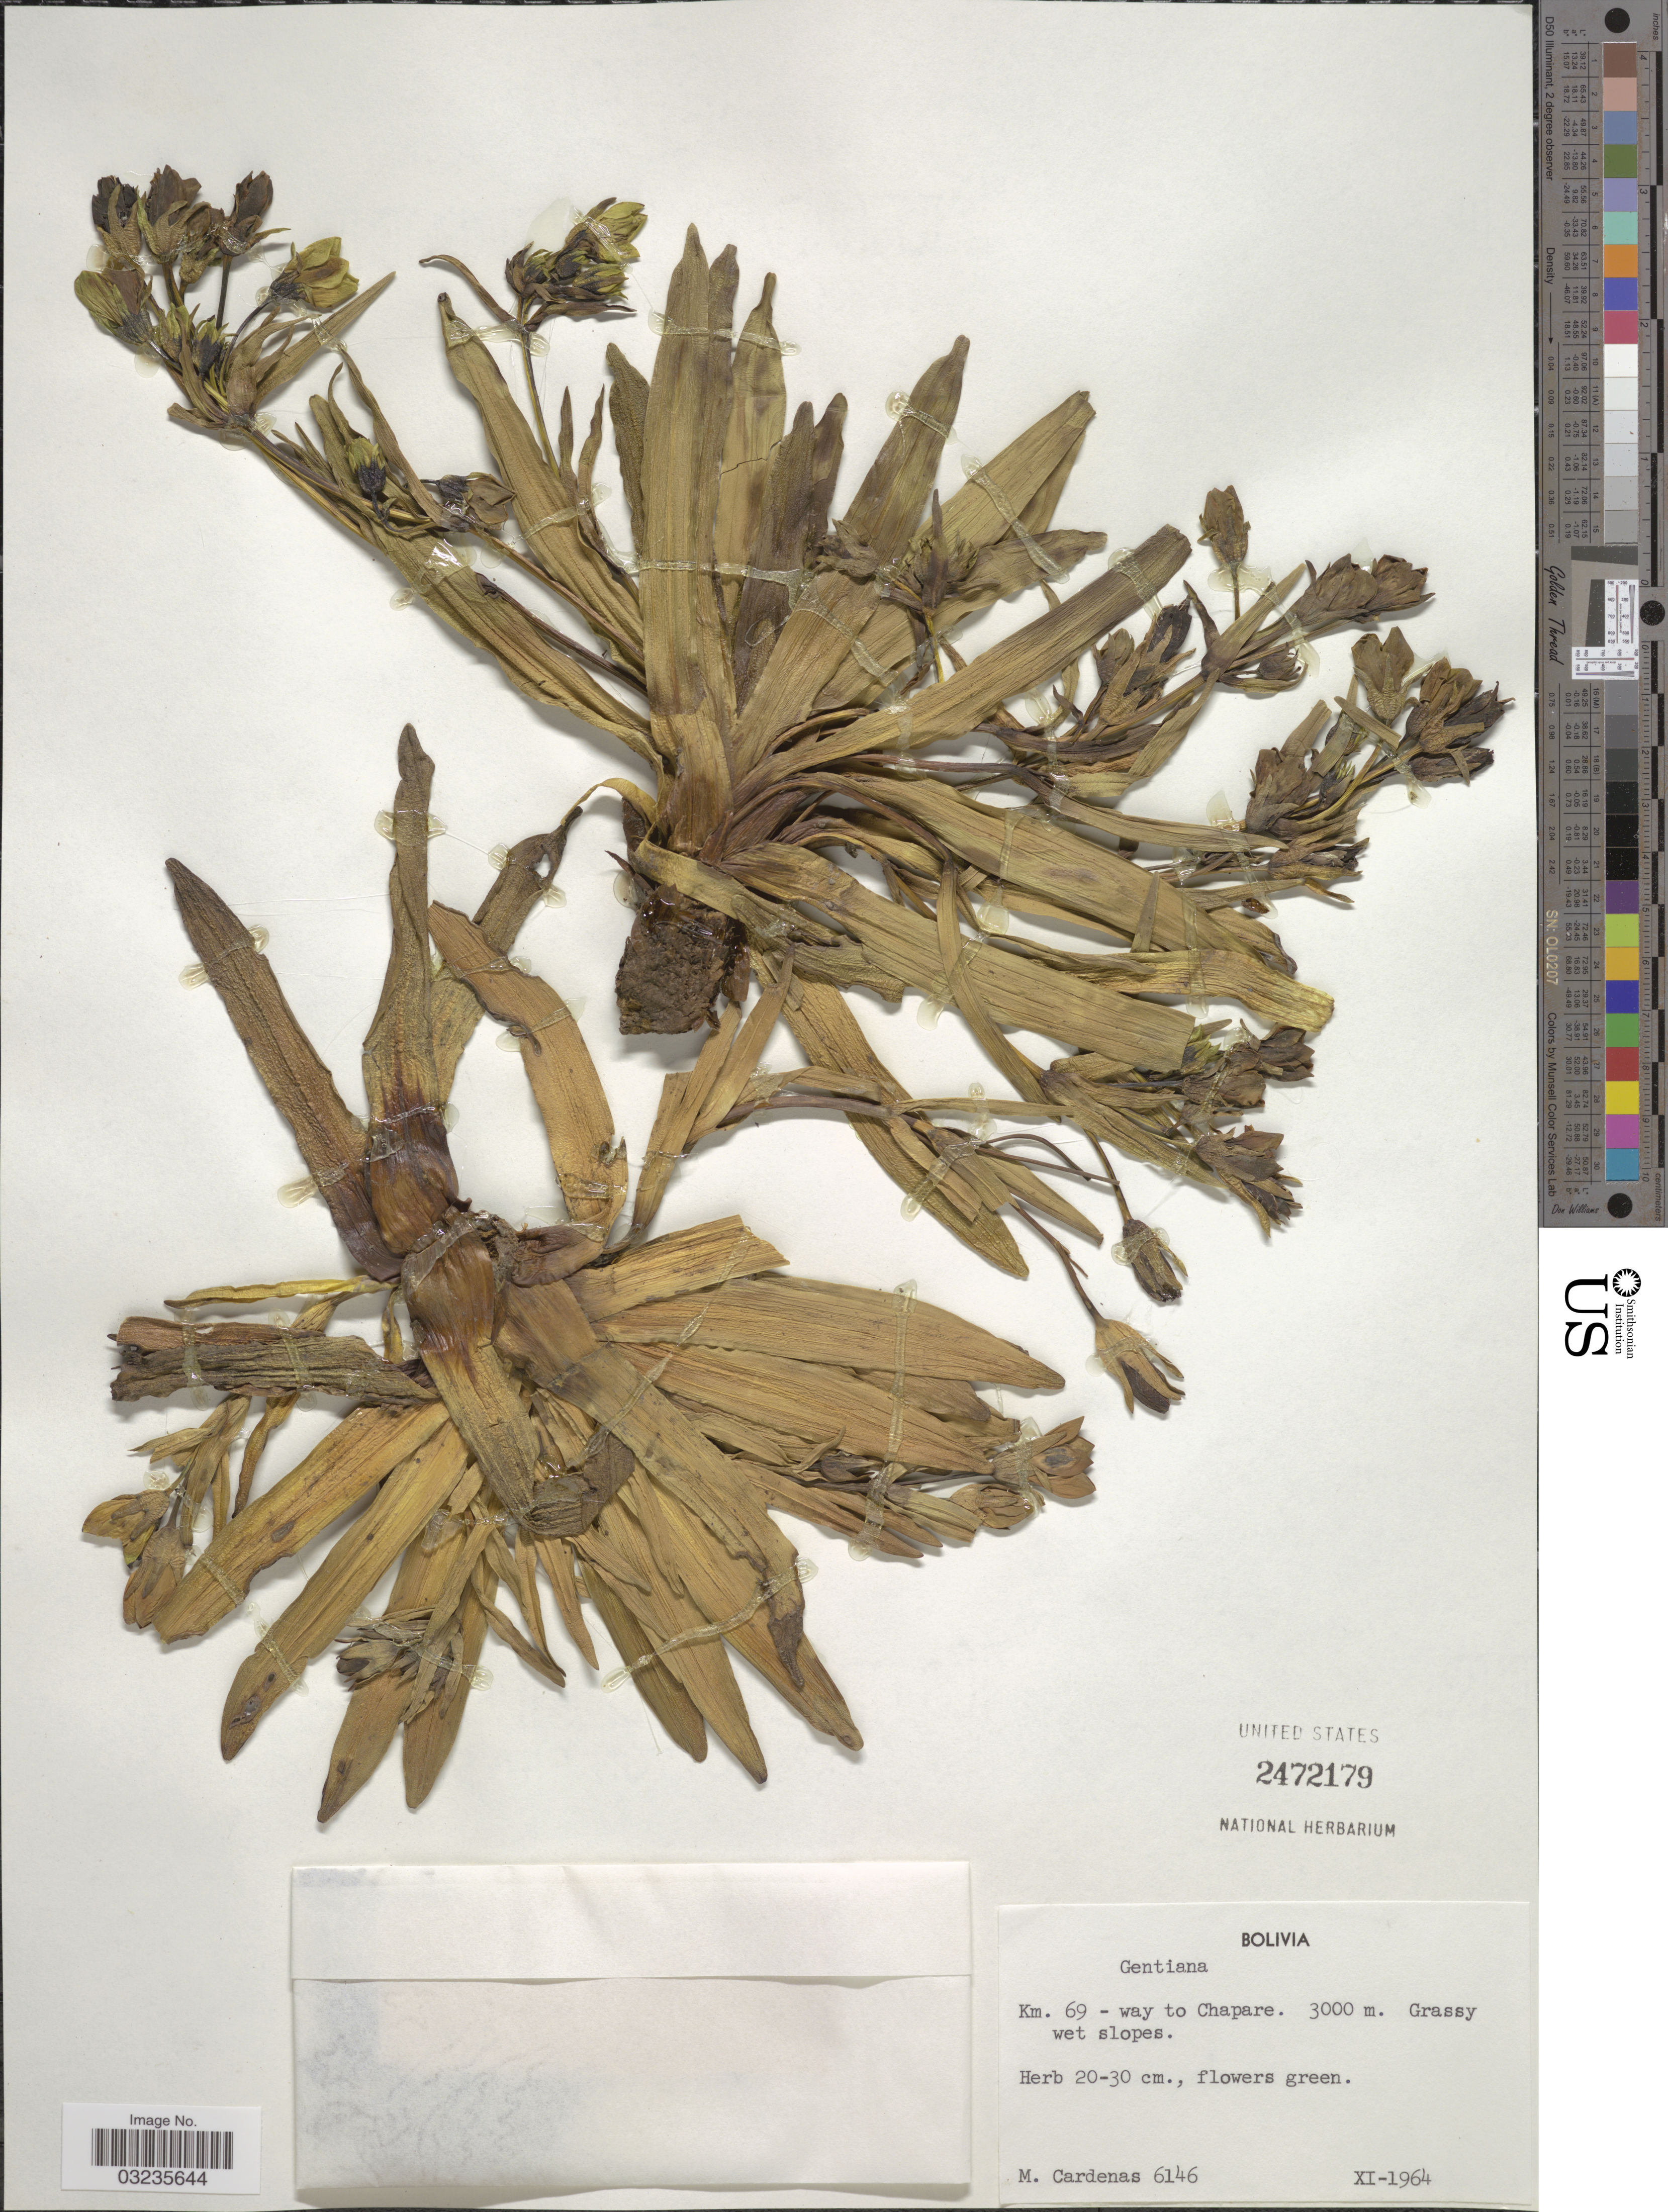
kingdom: Plantae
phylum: Tracheophyta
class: Magnoliopsida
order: Gentianales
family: Gentianaceae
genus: Gentiana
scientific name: Gentiana sp.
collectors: M. Cárdenas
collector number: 6146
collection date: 1964-11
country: Bolivia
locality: Km. 69 - way to Chapare.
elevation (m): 3000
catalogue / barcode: US 2472179